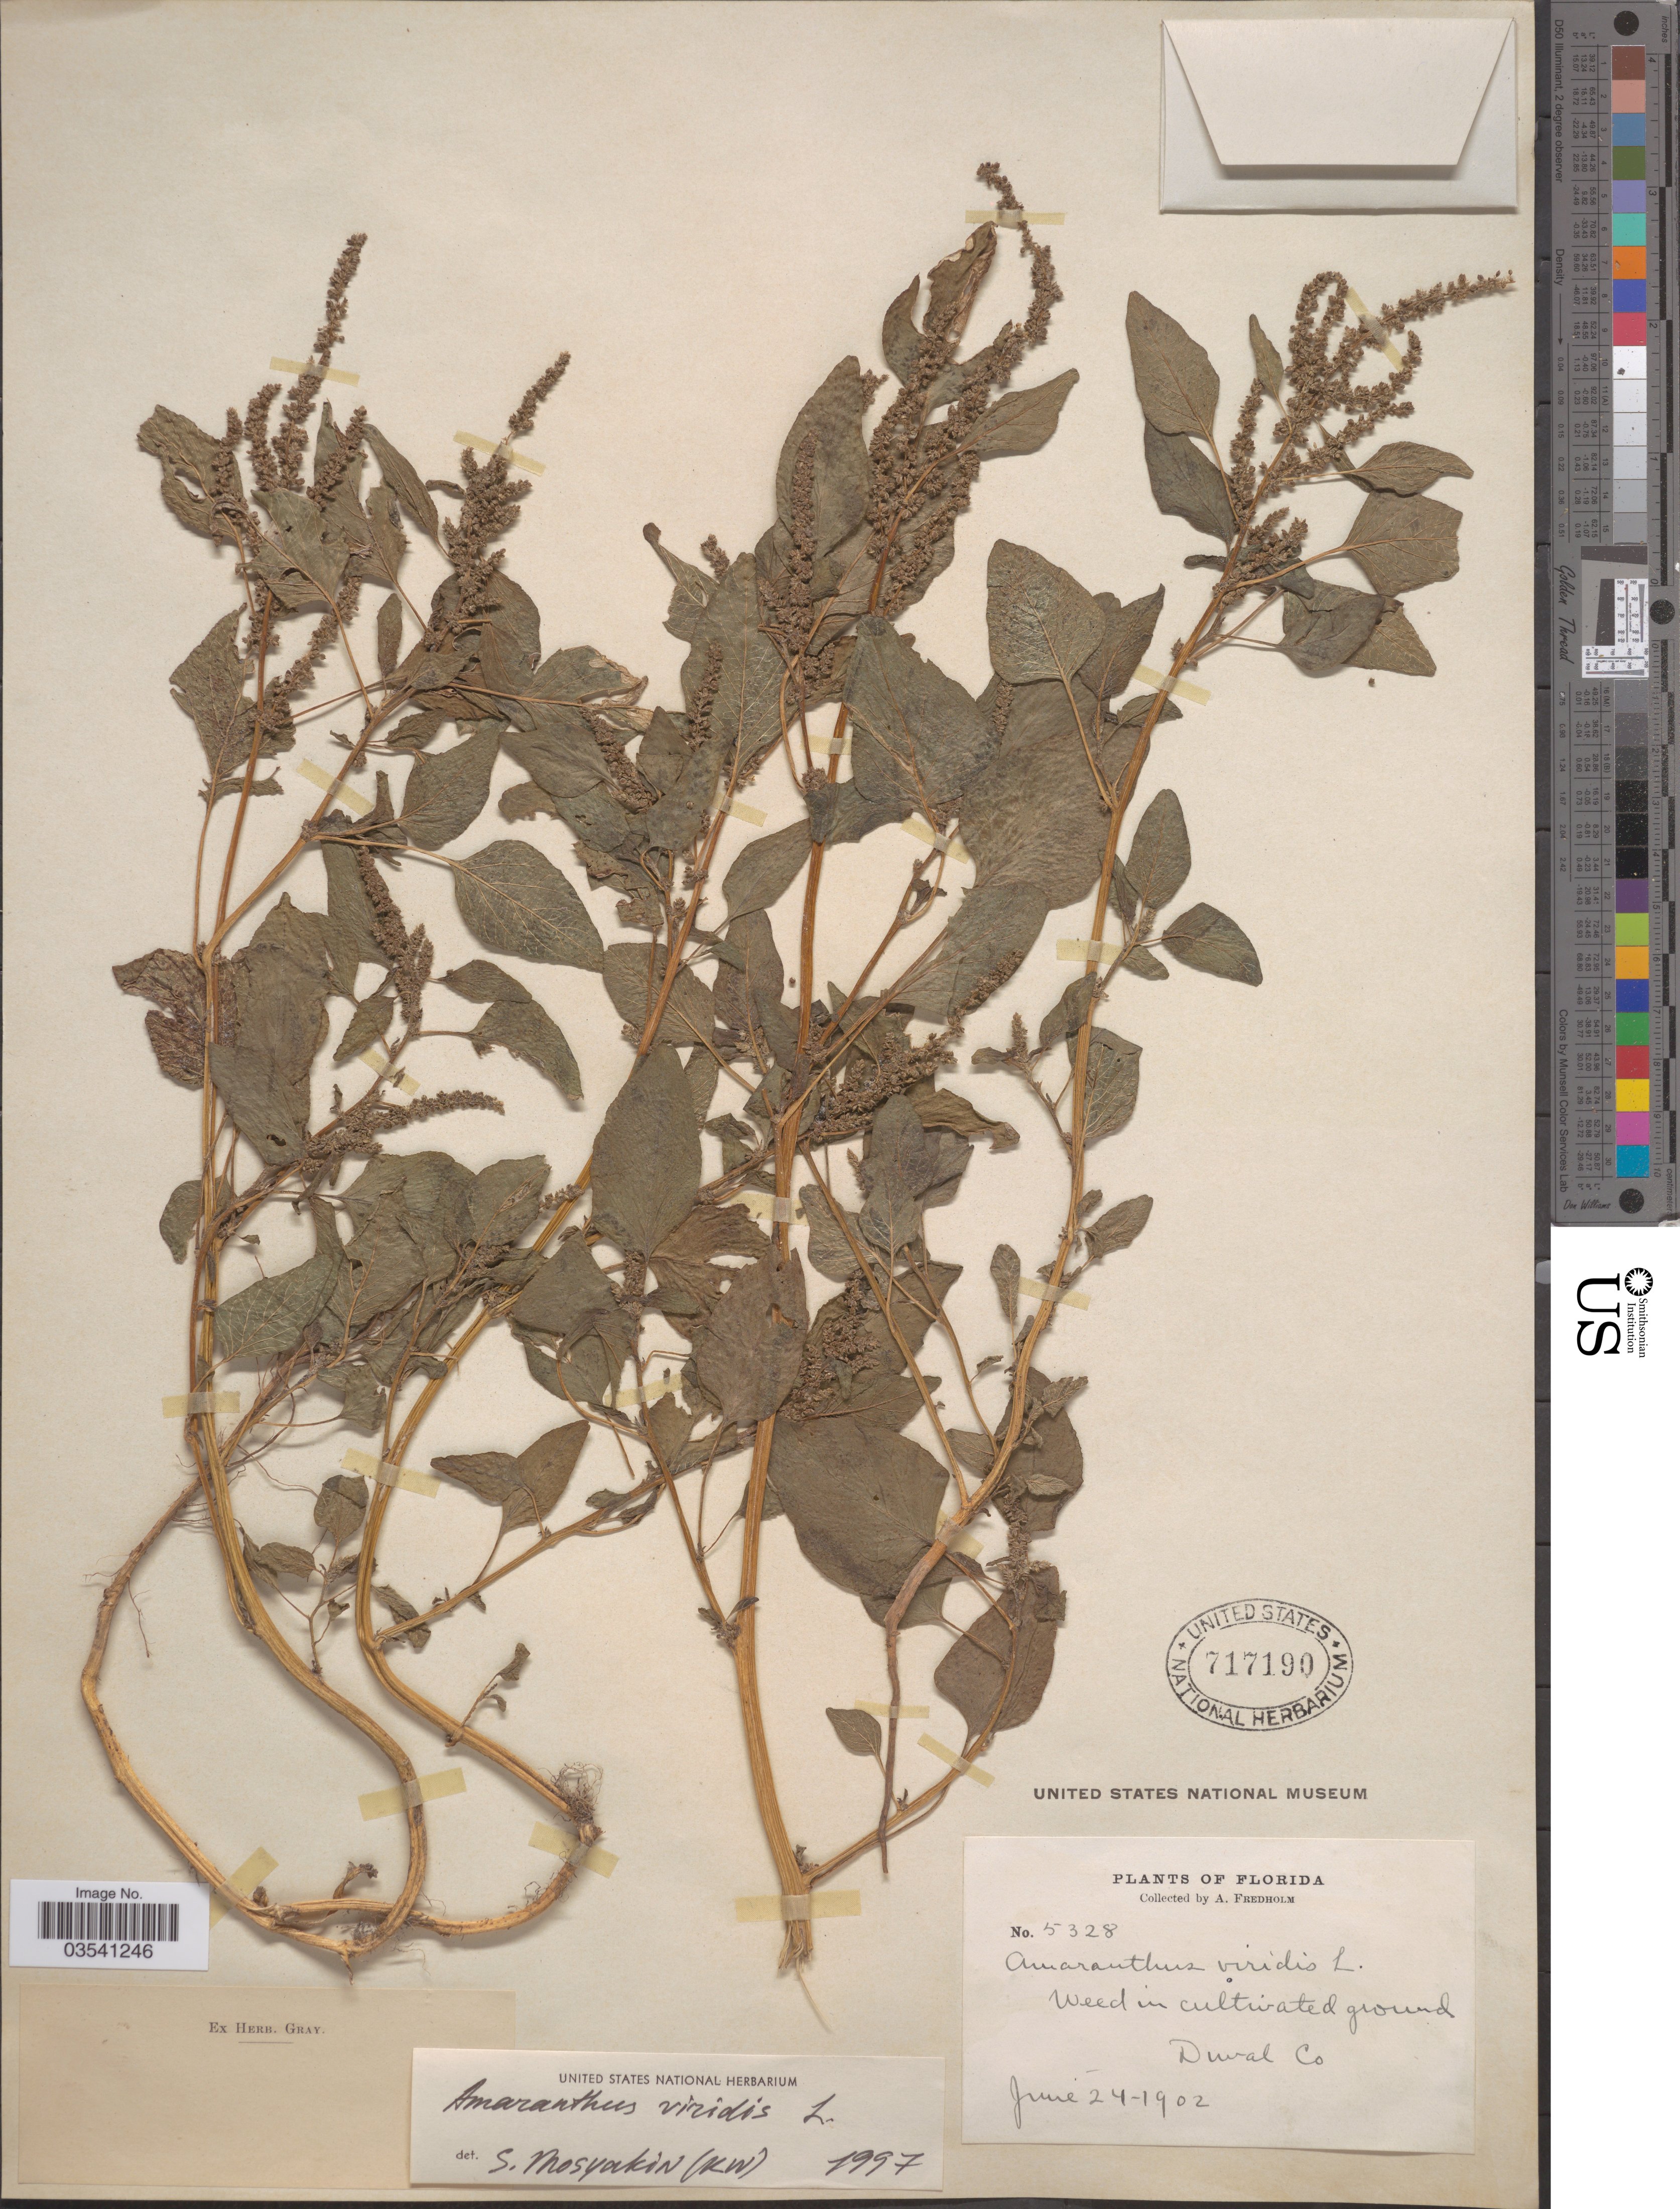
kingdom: Plantae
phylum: Tracheophyta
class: Magnoliopsida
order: Caryophyllales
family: Amaranthaceae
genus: Amaranthus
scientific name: Amaranthus viridis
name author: L.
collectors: A. Fredholm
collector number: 5328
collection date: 1902-06-24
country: United States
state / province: Florida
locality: Duval Co.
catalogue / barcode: US 717190